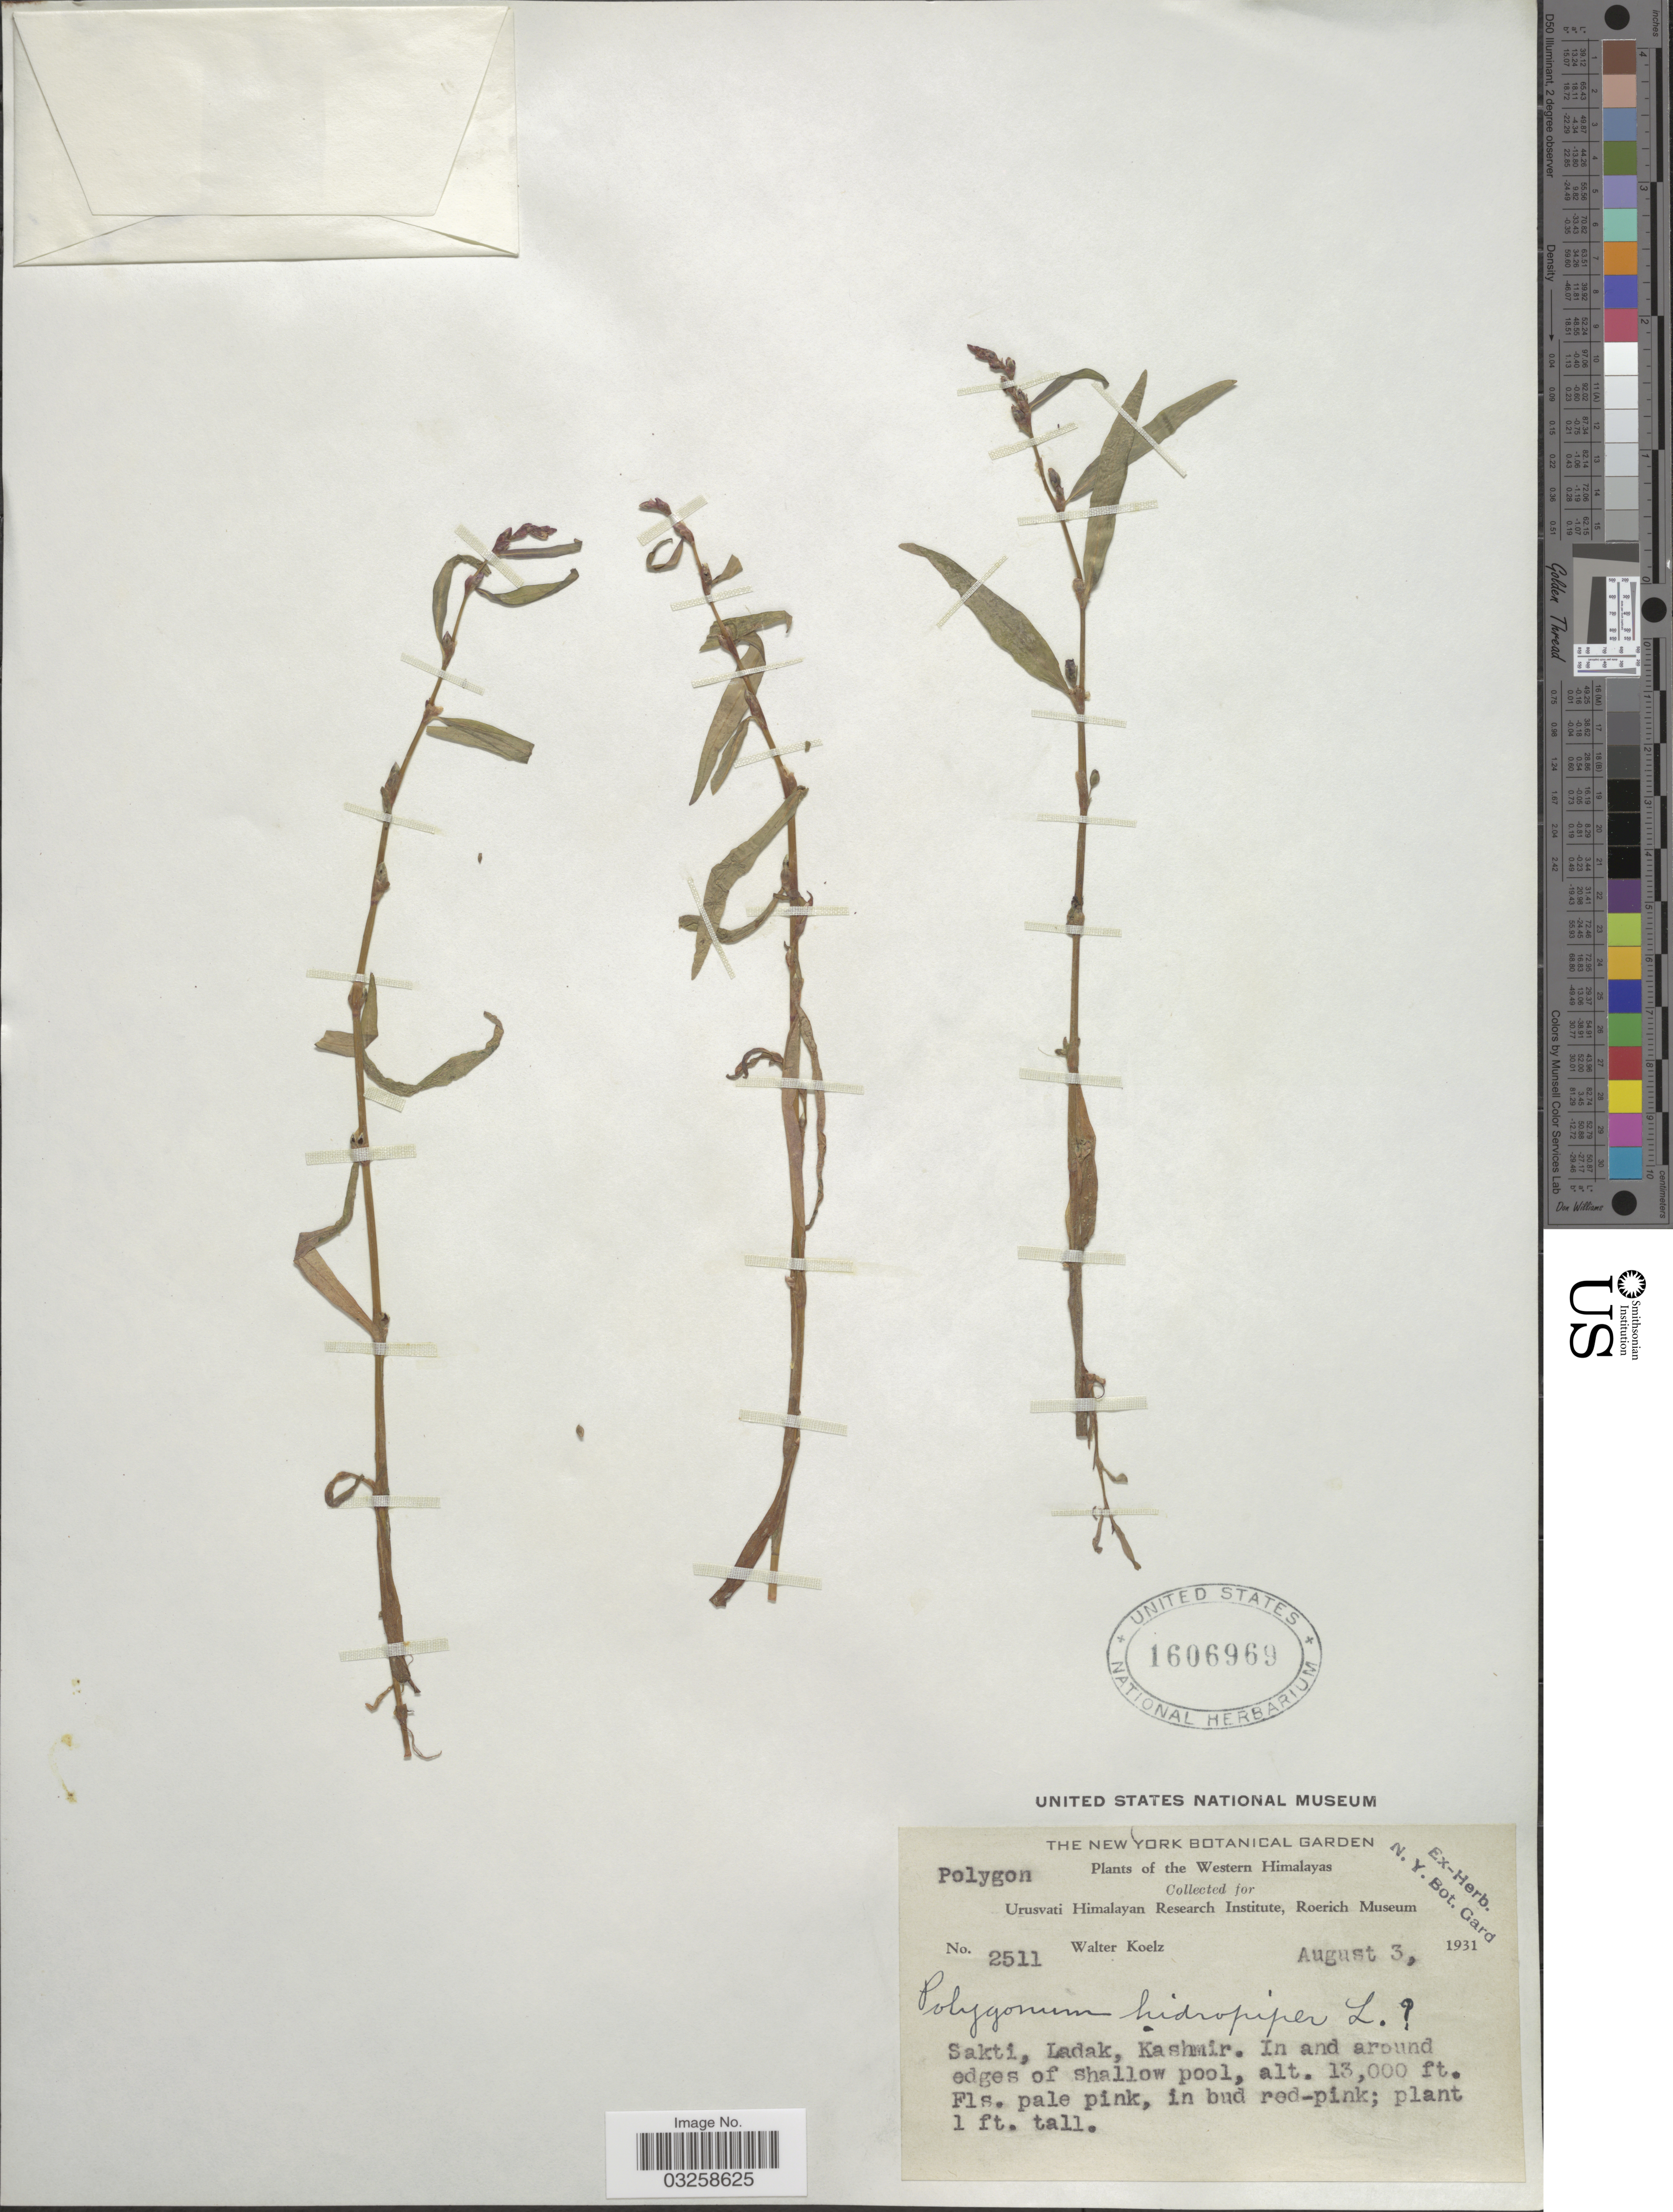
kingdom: Plantae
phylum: Tracheophyta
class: Magnoliopsida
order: Caryophyllales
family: Polygonaceae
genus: Polygonum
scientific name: Polygonum hydropiper var. hydropiper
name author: L.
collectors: W. N. Koelz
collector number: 2511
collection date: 1931-08-03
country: India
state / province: Ladakh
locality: Western Himalayas. Sakti, Ladak, Kashmir.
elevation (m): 3962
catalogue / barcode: US 1606969